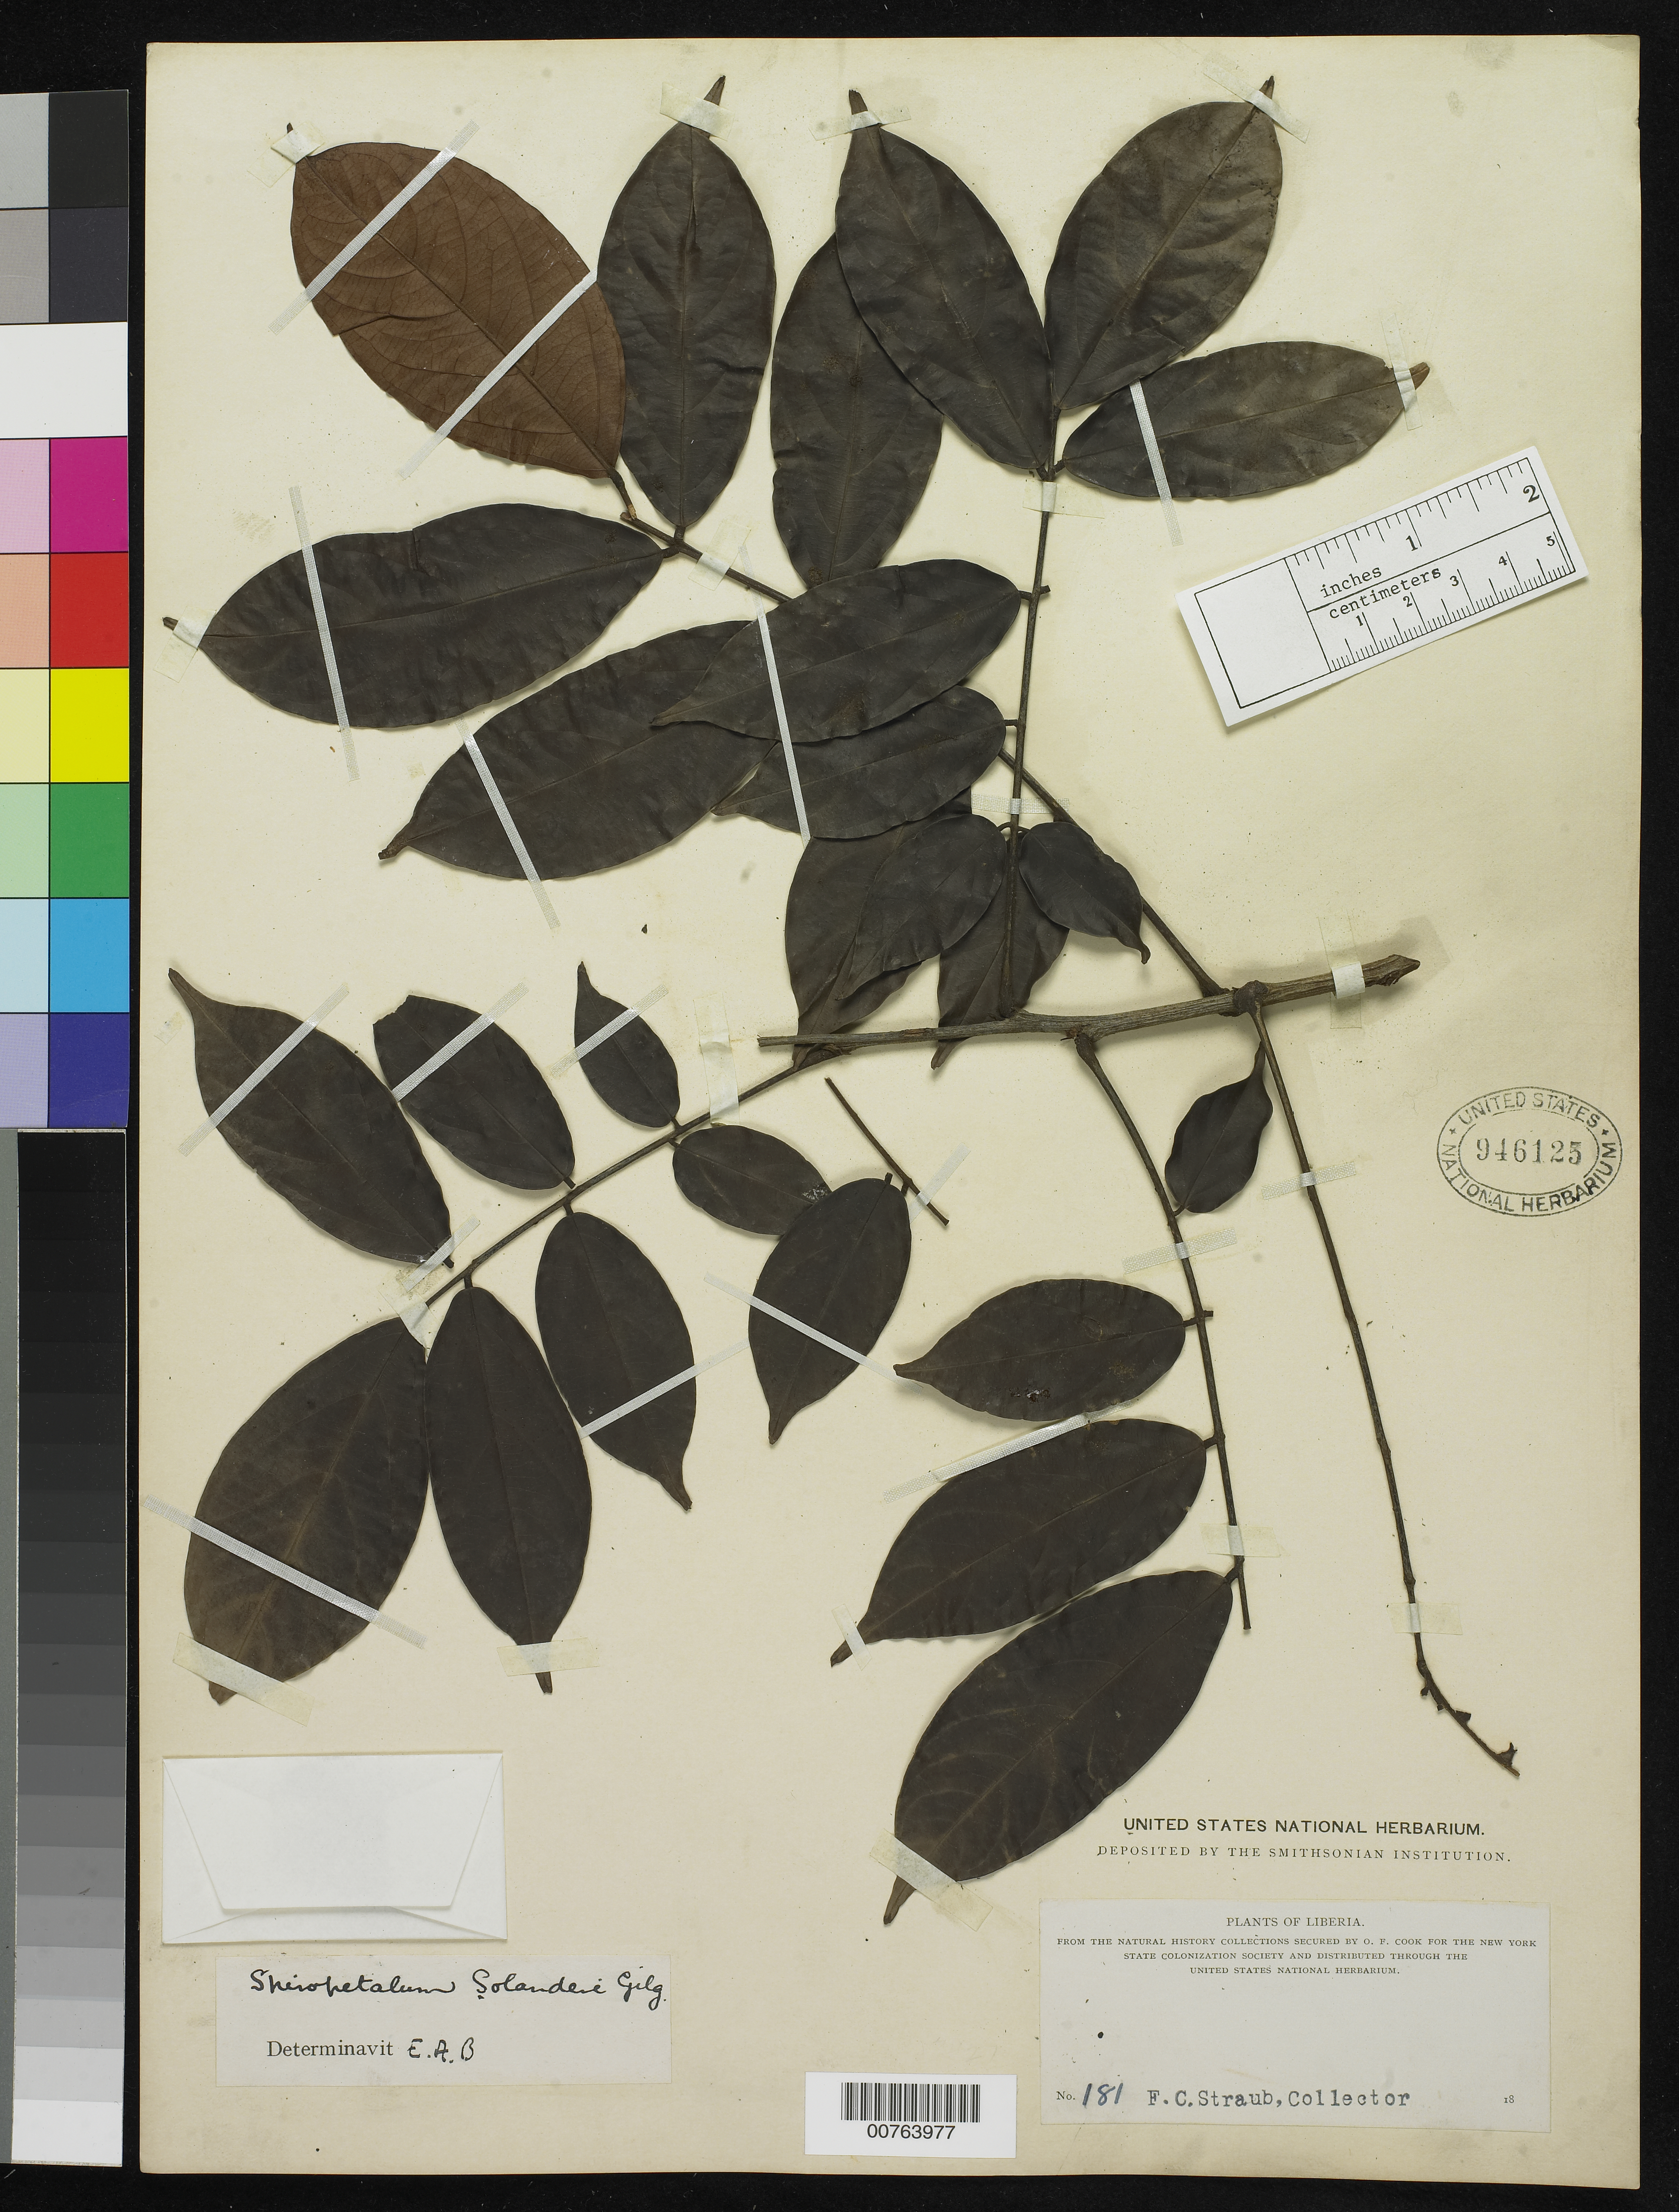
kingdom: Plantae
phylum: Tracheophyta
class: Magnoliopsida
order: Oxalidales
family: Connaraceae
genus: Rourea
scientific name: Rourea solanderi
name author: Baker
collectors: F. Straub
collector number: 181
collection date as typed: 18--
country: Liberia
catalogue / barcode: US 946125